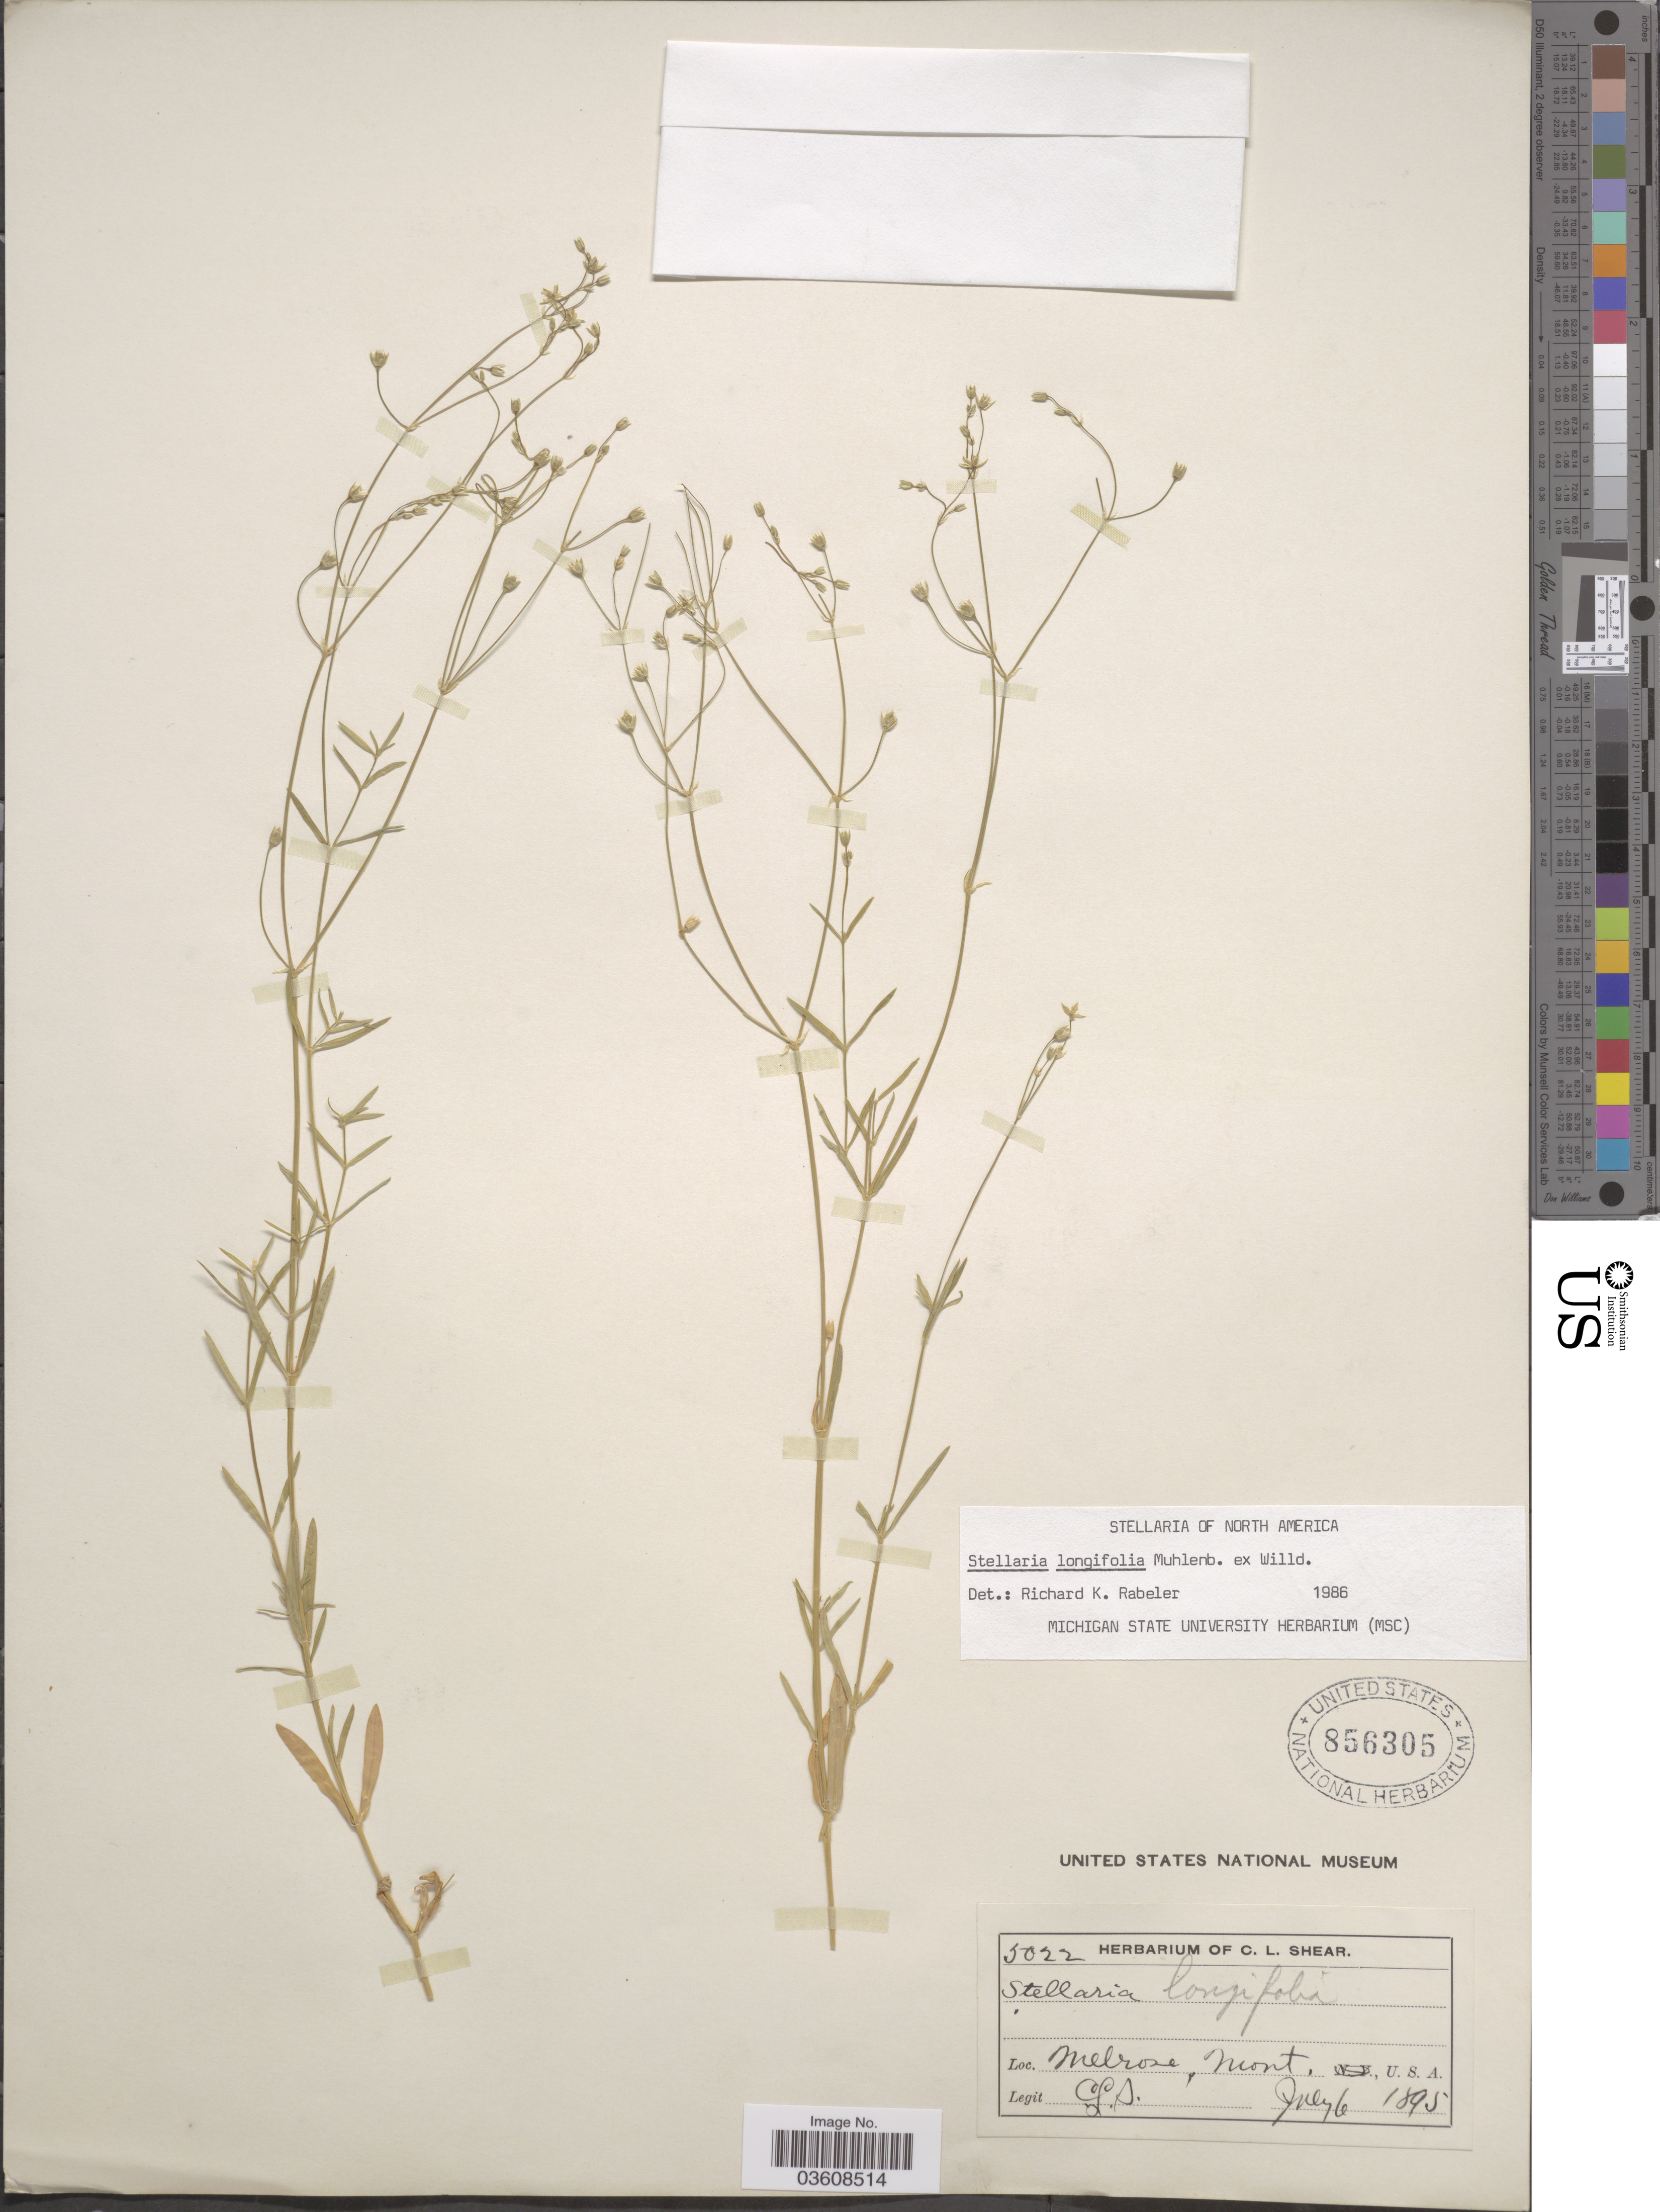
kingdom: Plantae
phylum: Tracheophyta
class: Magnoliopsida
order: Caryophyllales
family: Caryophyllaceae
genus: Stellaria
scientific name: Stellaria longifolia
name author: Muhl. ex Willd.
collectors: C. L. Shear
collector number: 5022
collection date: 1895-07-06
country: United States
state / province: Montana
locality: Melrose, U. S. A.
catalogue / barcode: US 856305